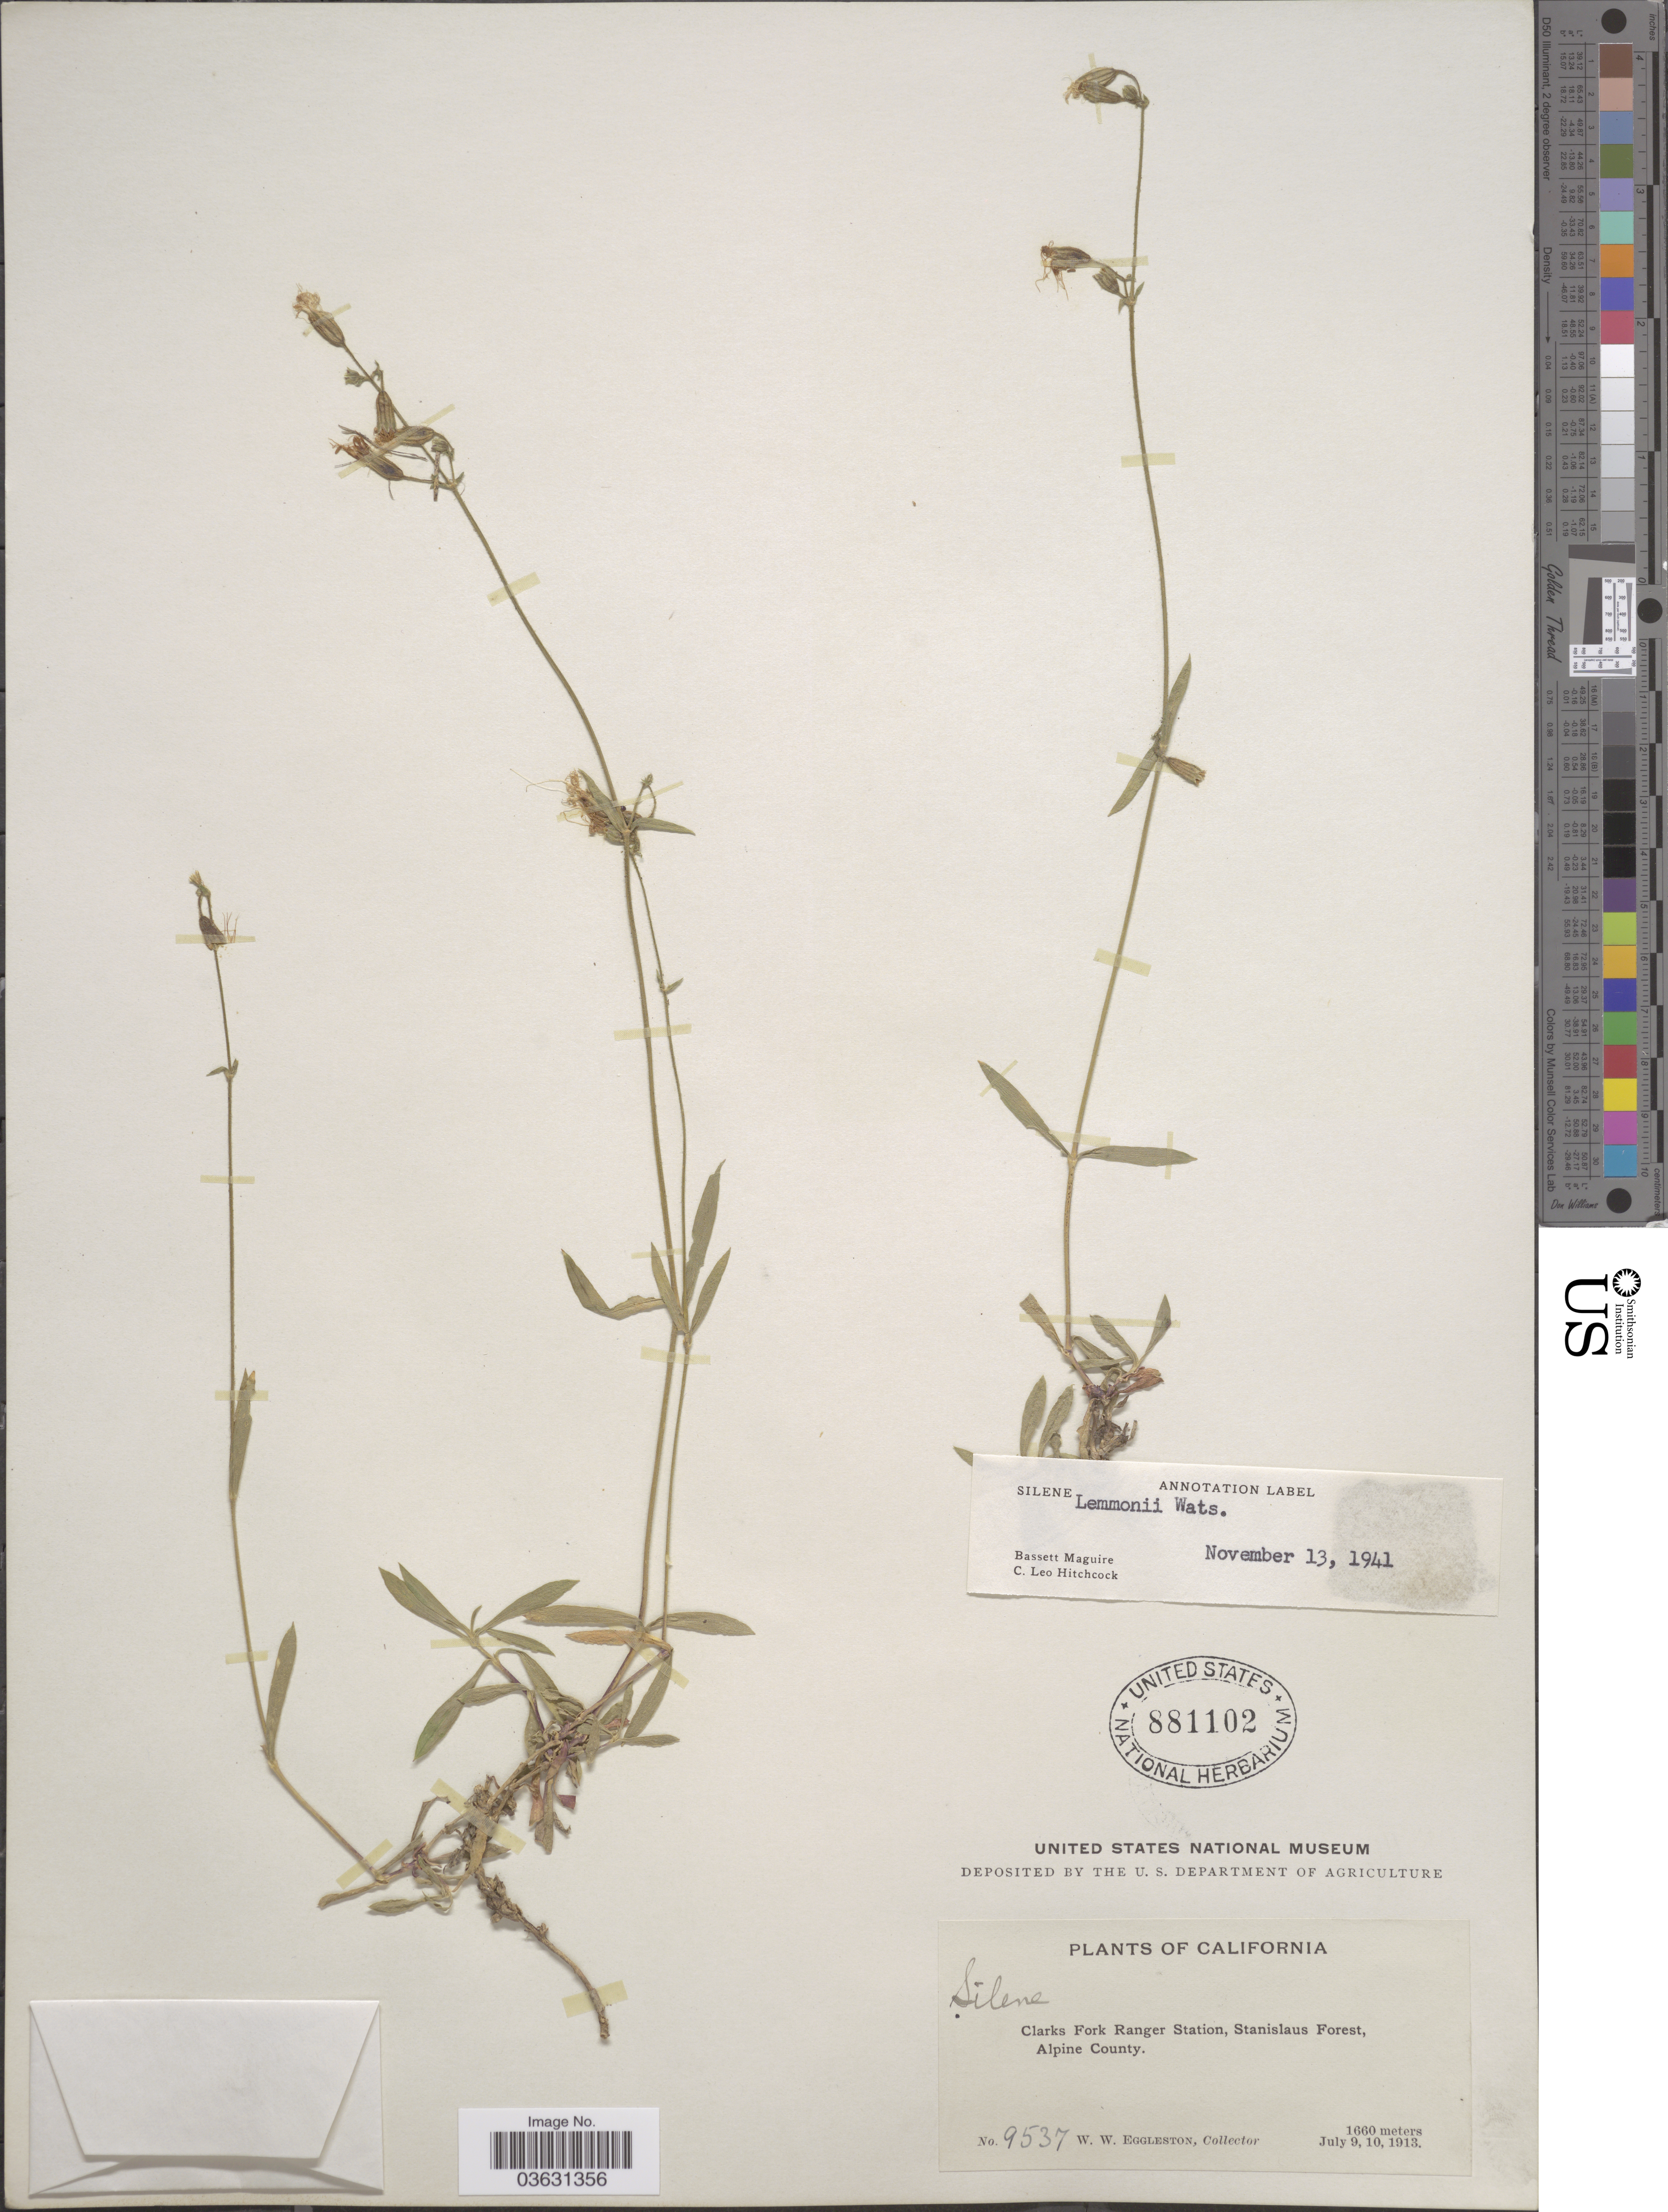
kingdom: Plantae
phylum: Tracheophyta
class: Magnoliopsida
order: Caryophyllales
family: Caryophyllaceae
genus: Silene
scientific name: Silene lemmonii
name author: S. Watson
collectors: W. W. Eggleston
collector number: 9537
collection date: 1913-07-09/1913-07-10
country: United States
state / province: California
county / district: Alpine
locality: Clarks Fork Ranger Station, Stanislaus Forest, Alpine County.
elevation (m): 1660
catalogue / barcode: US 881102